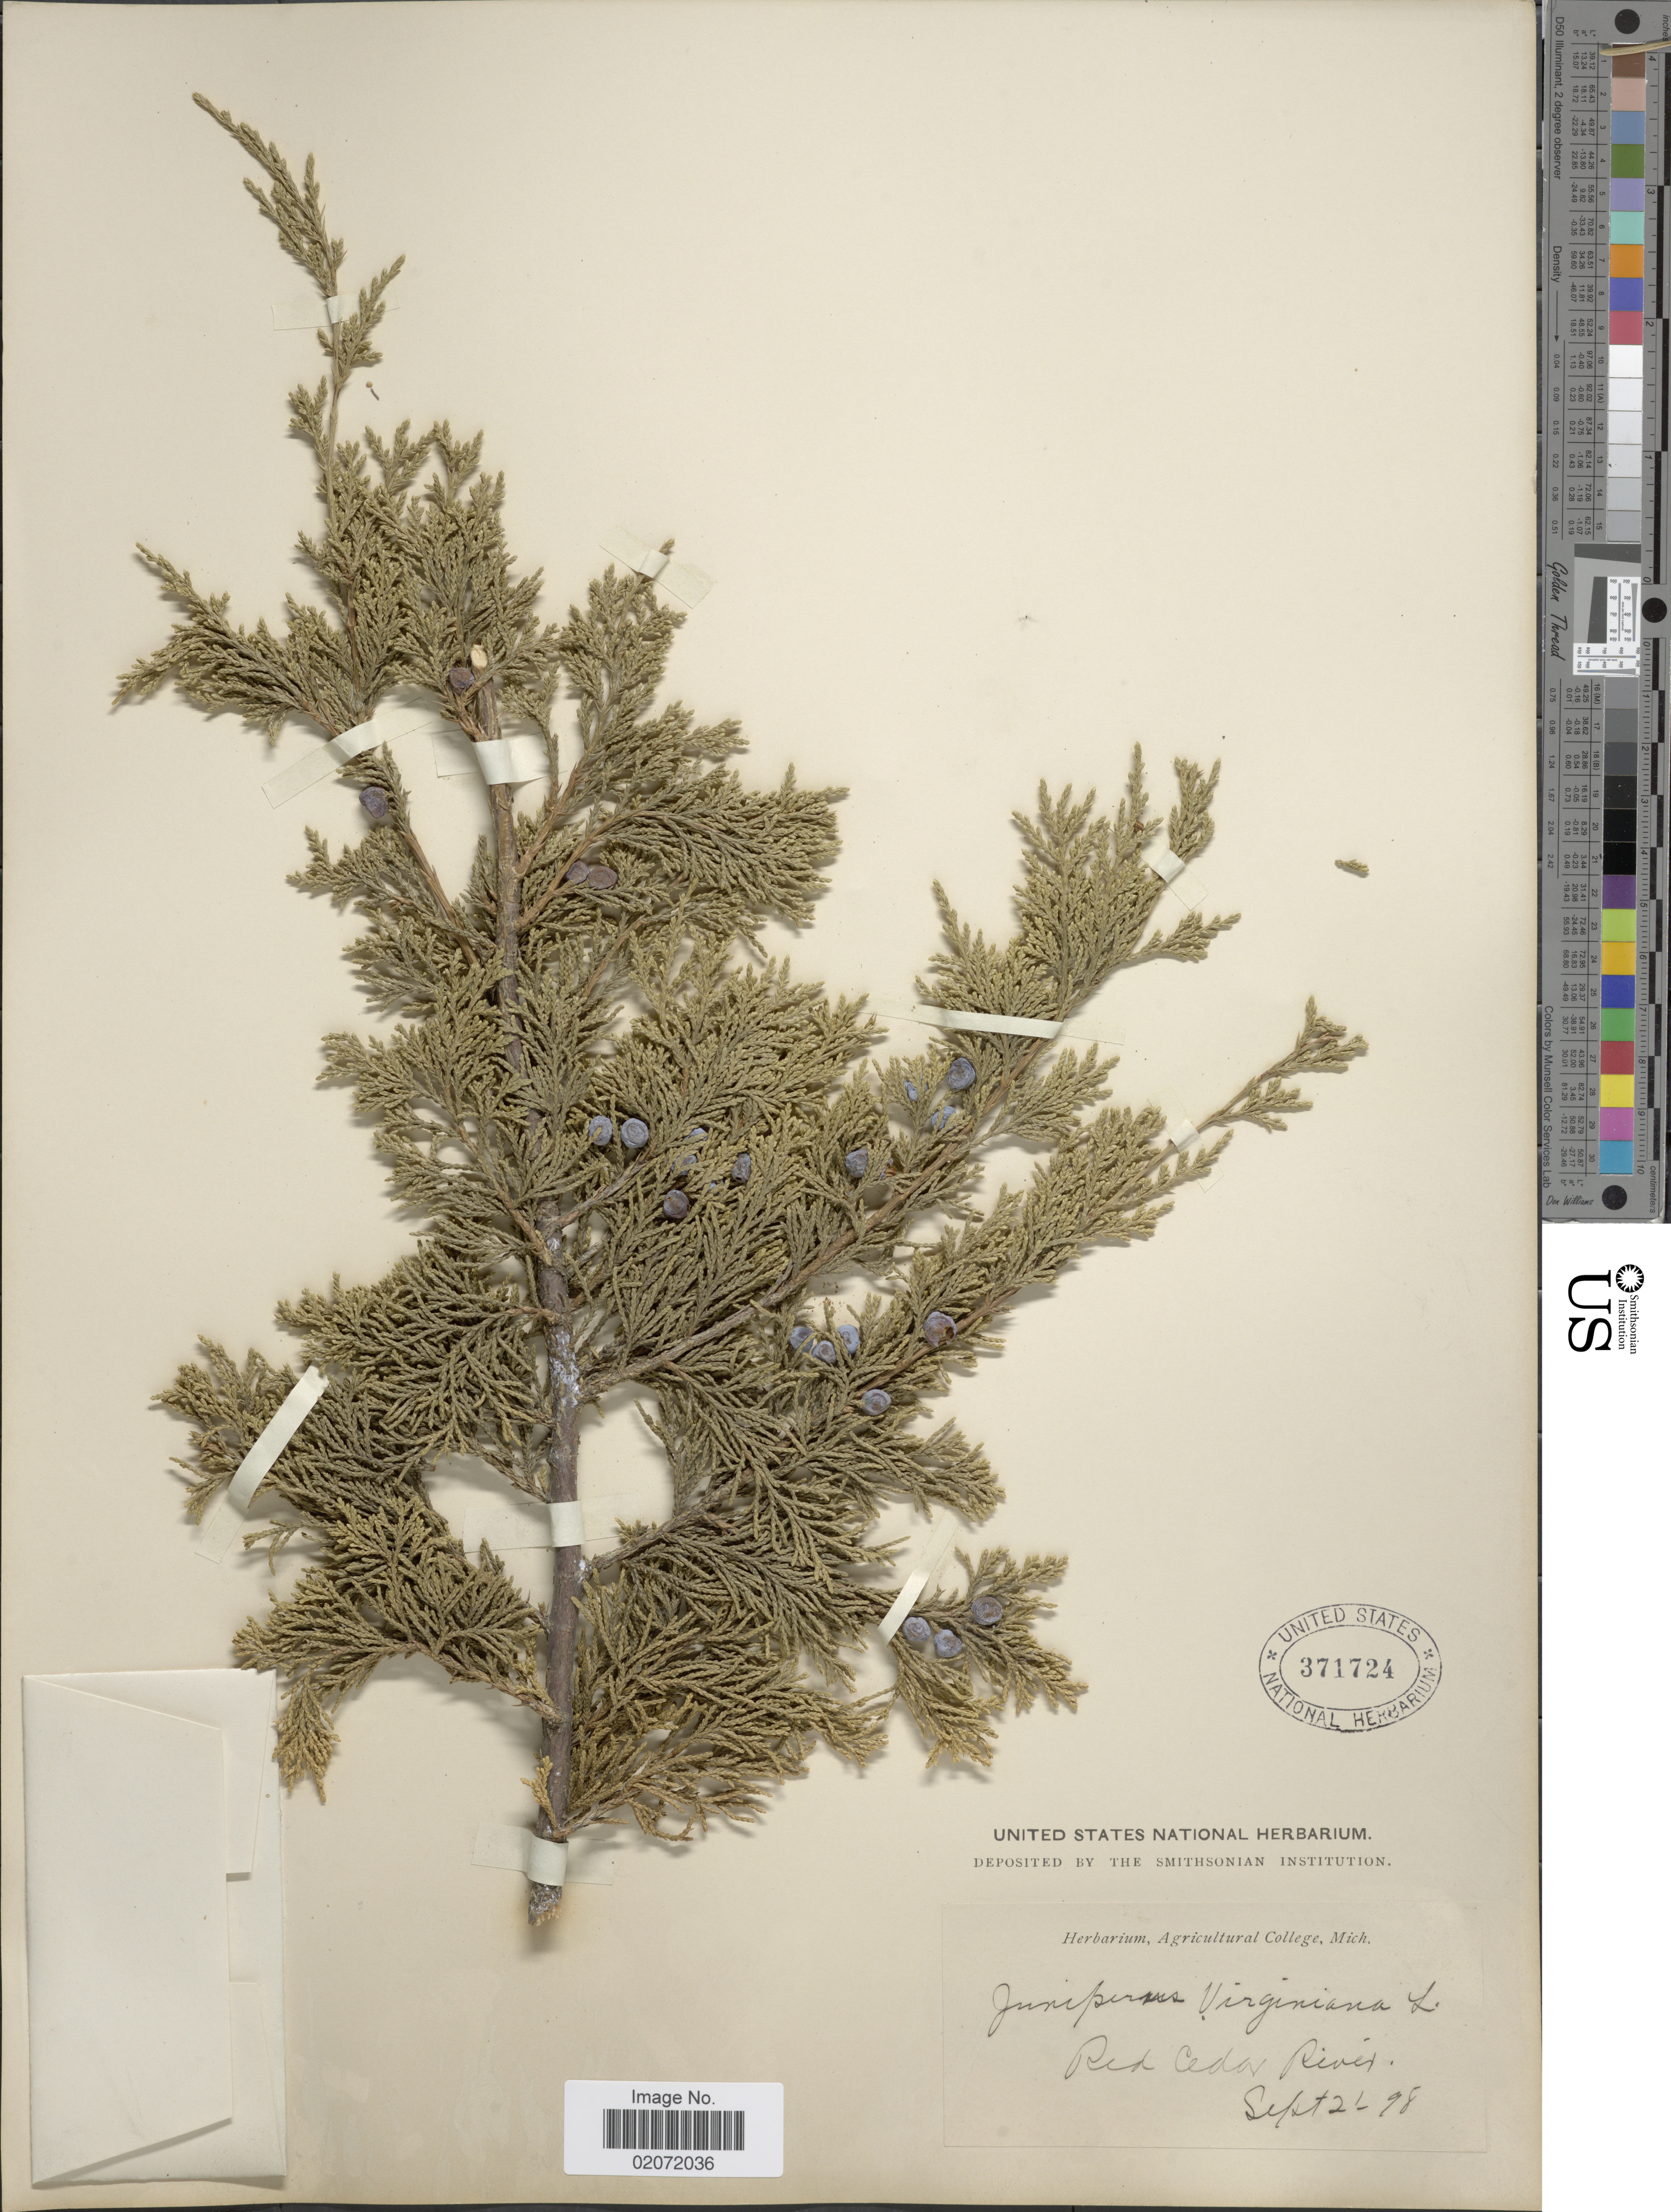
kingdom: Plantae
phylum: Tracheophyta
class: Pinopsida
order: Pinales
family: Cupressaceae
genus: Juniperus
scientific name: Juniperus virginiana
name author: L.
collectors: ex herb. Agricultural College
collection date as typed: Transcribed d/m/y: 26/9/98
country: United States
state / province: Michigan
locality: Red Cedar River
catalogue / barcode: US 371724